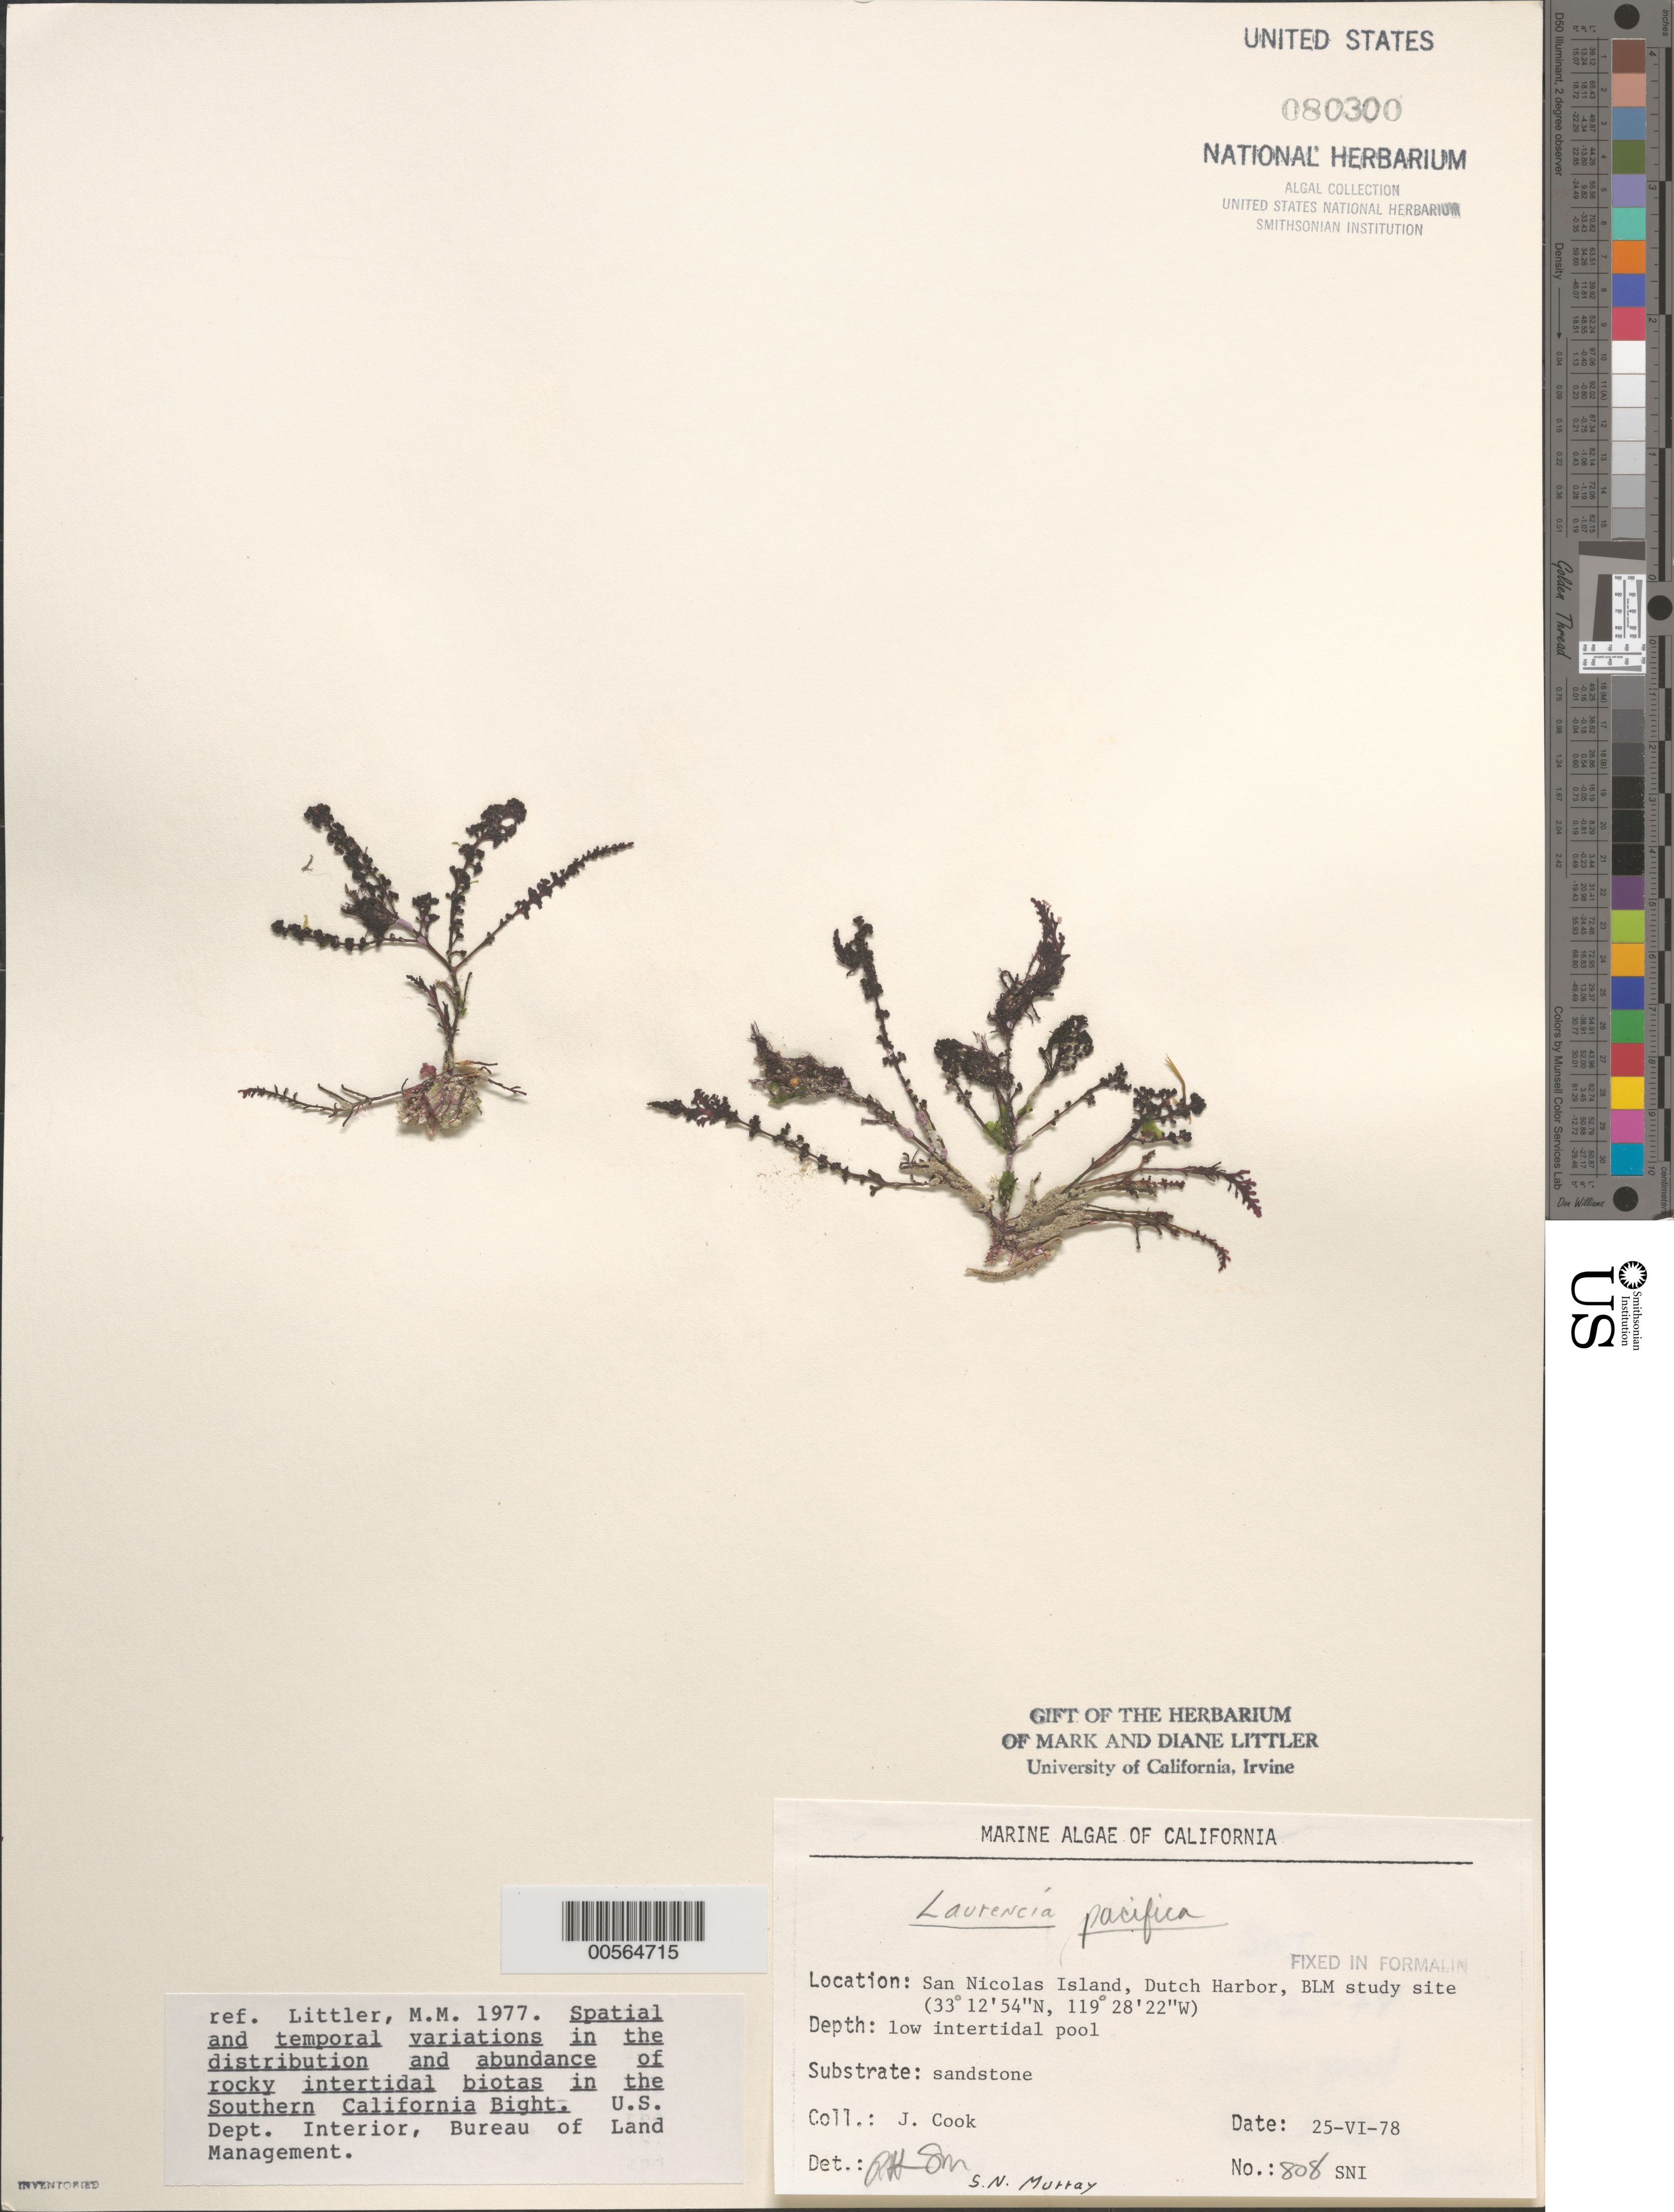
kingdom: Plantae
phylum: Rhodophyta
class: Florideophyceae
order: Ceramiales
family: Rhodomelaceae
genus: Laurencia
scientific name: Laurencia pacifica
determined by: Sims, Robert H.; Murray, S. N.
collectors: J. Cook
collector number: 808-sni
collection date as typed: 25 Jun 1978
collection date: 1978-06-25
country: United States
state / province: California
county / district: Ventura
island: San Nicolas Island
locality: Dutch Harbor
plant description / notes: BLM-SOCALBIGHT Rocky Intertidal Survey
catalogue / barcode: US 80300